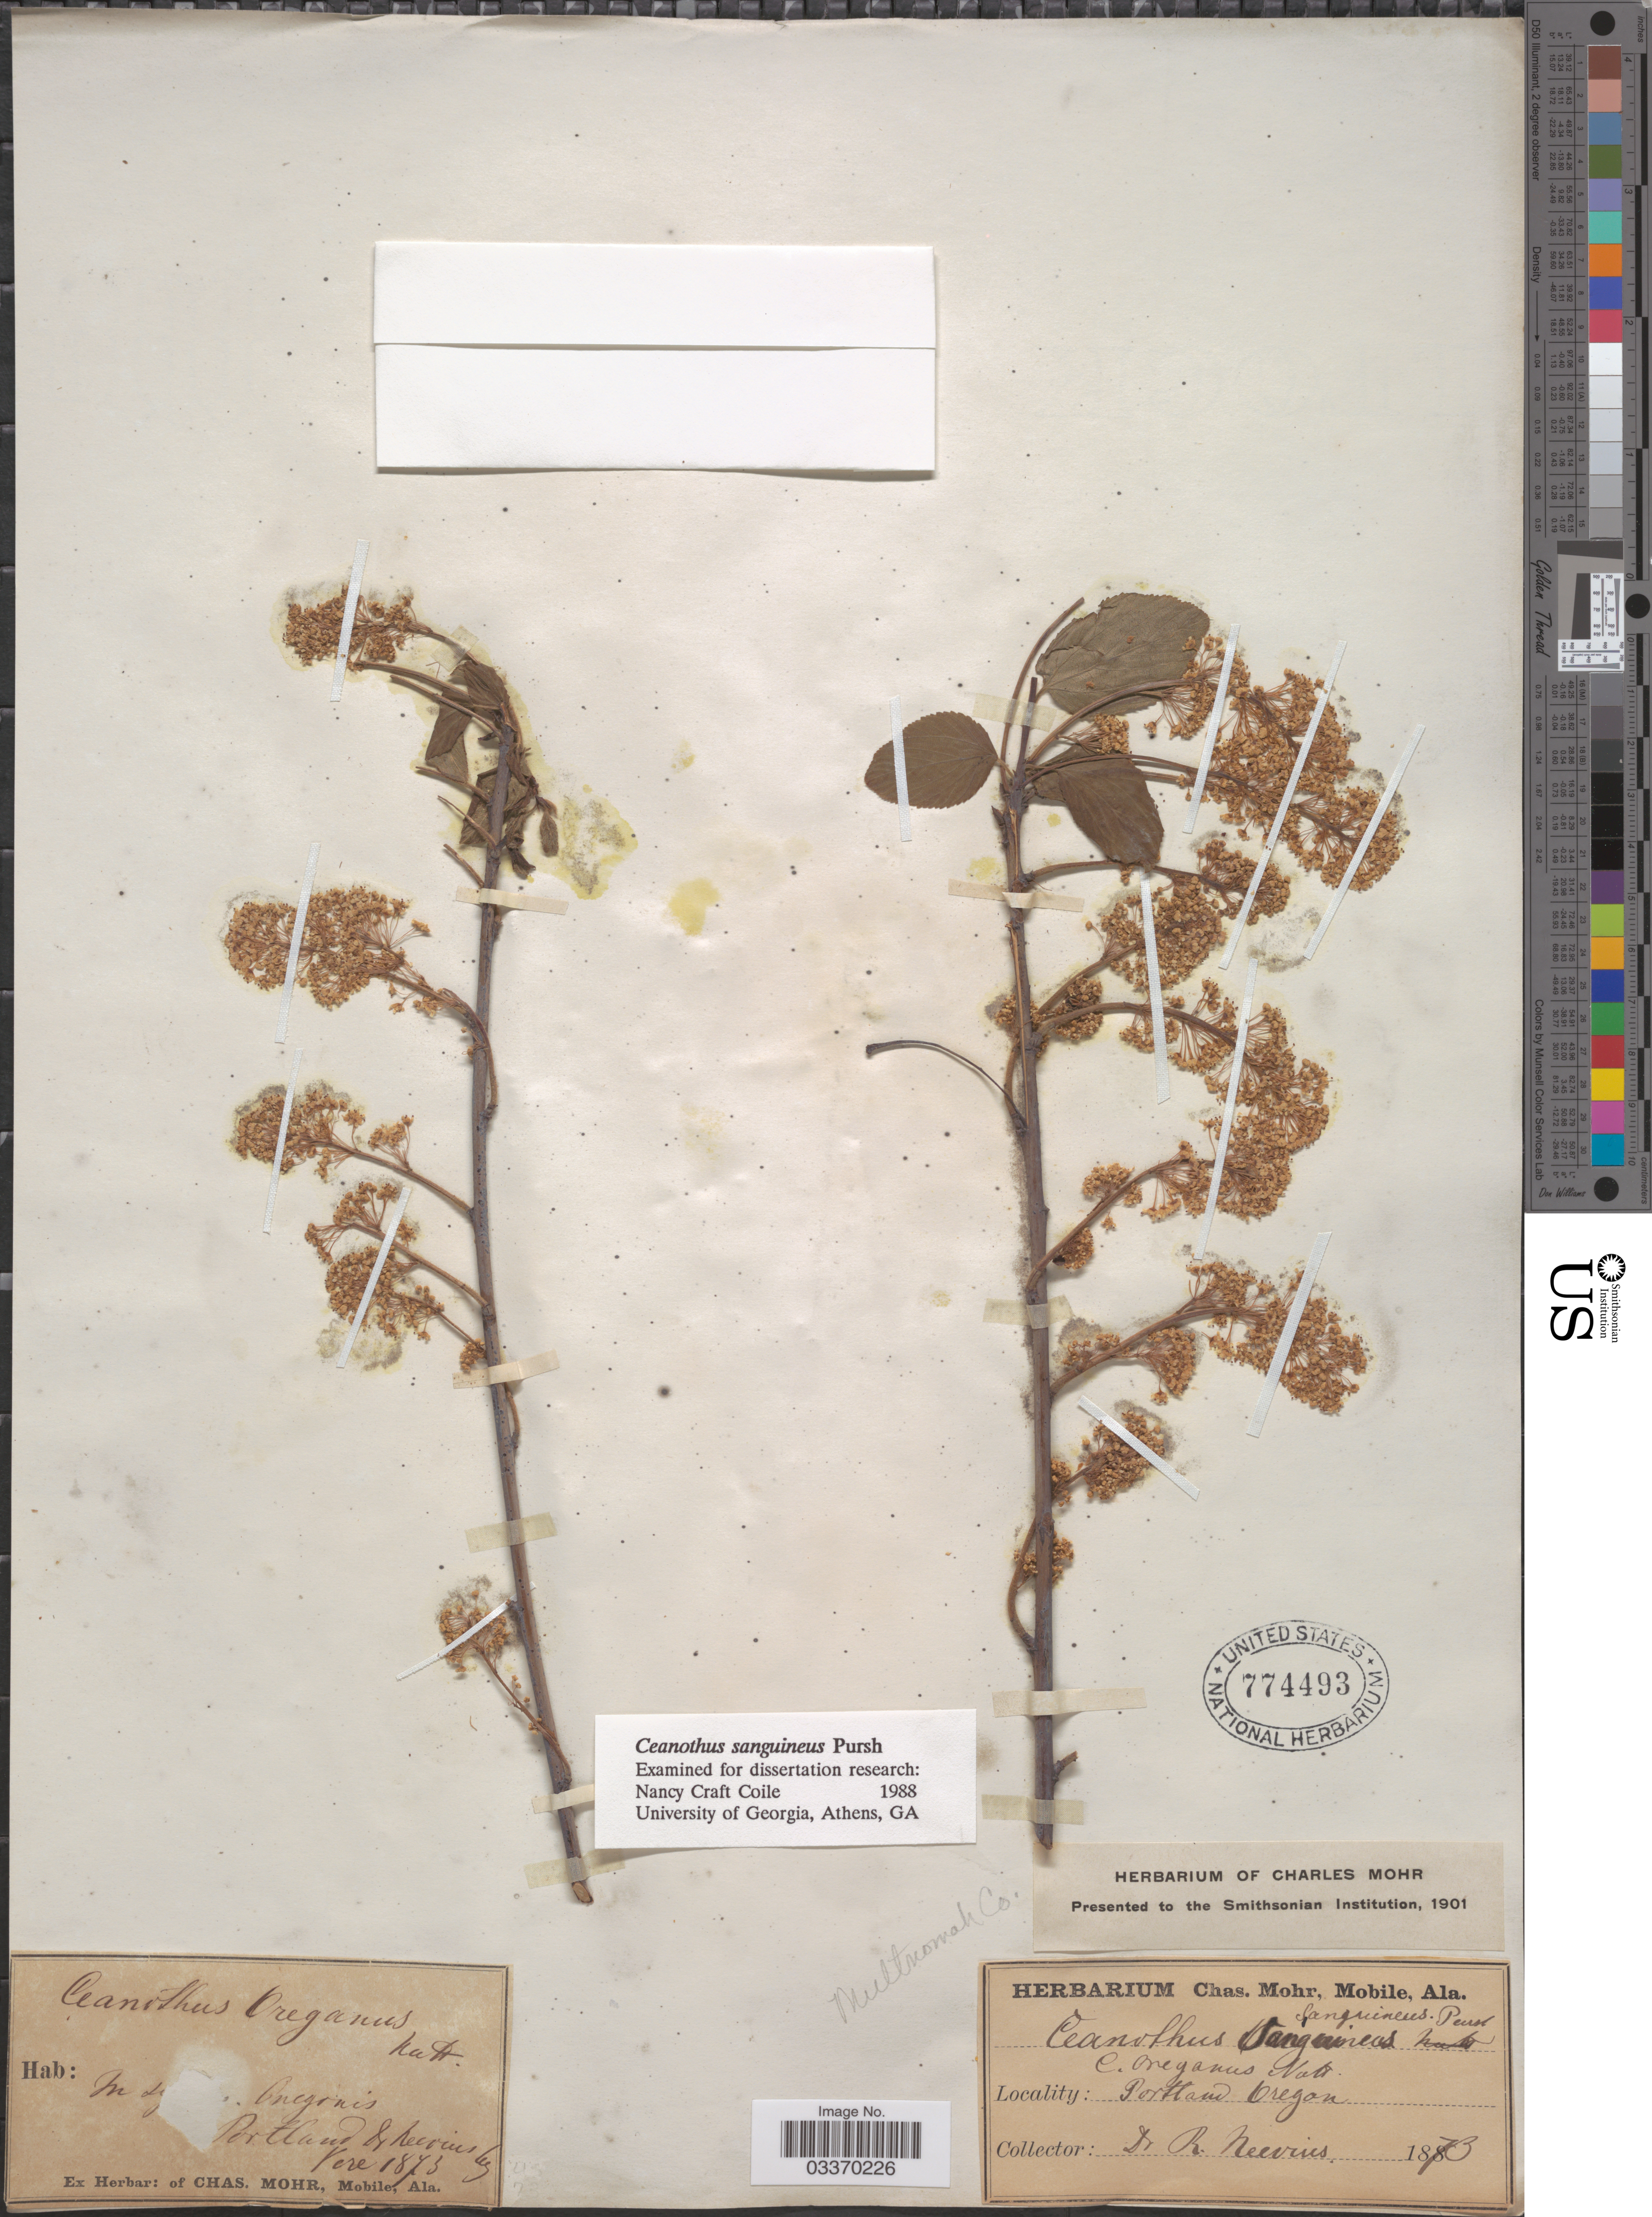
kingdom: Plantae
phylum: Tracheophyta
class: Magnoliopsida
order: Rosales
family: Rhamnaceae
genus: Ceanothus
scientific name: Ceanothus sanguineus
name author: Pursh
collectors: R. Nevius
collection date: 1873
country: United States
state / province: Oregon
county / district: Multnomah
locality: Multnomah Co., Portland.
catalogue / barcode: US 774493